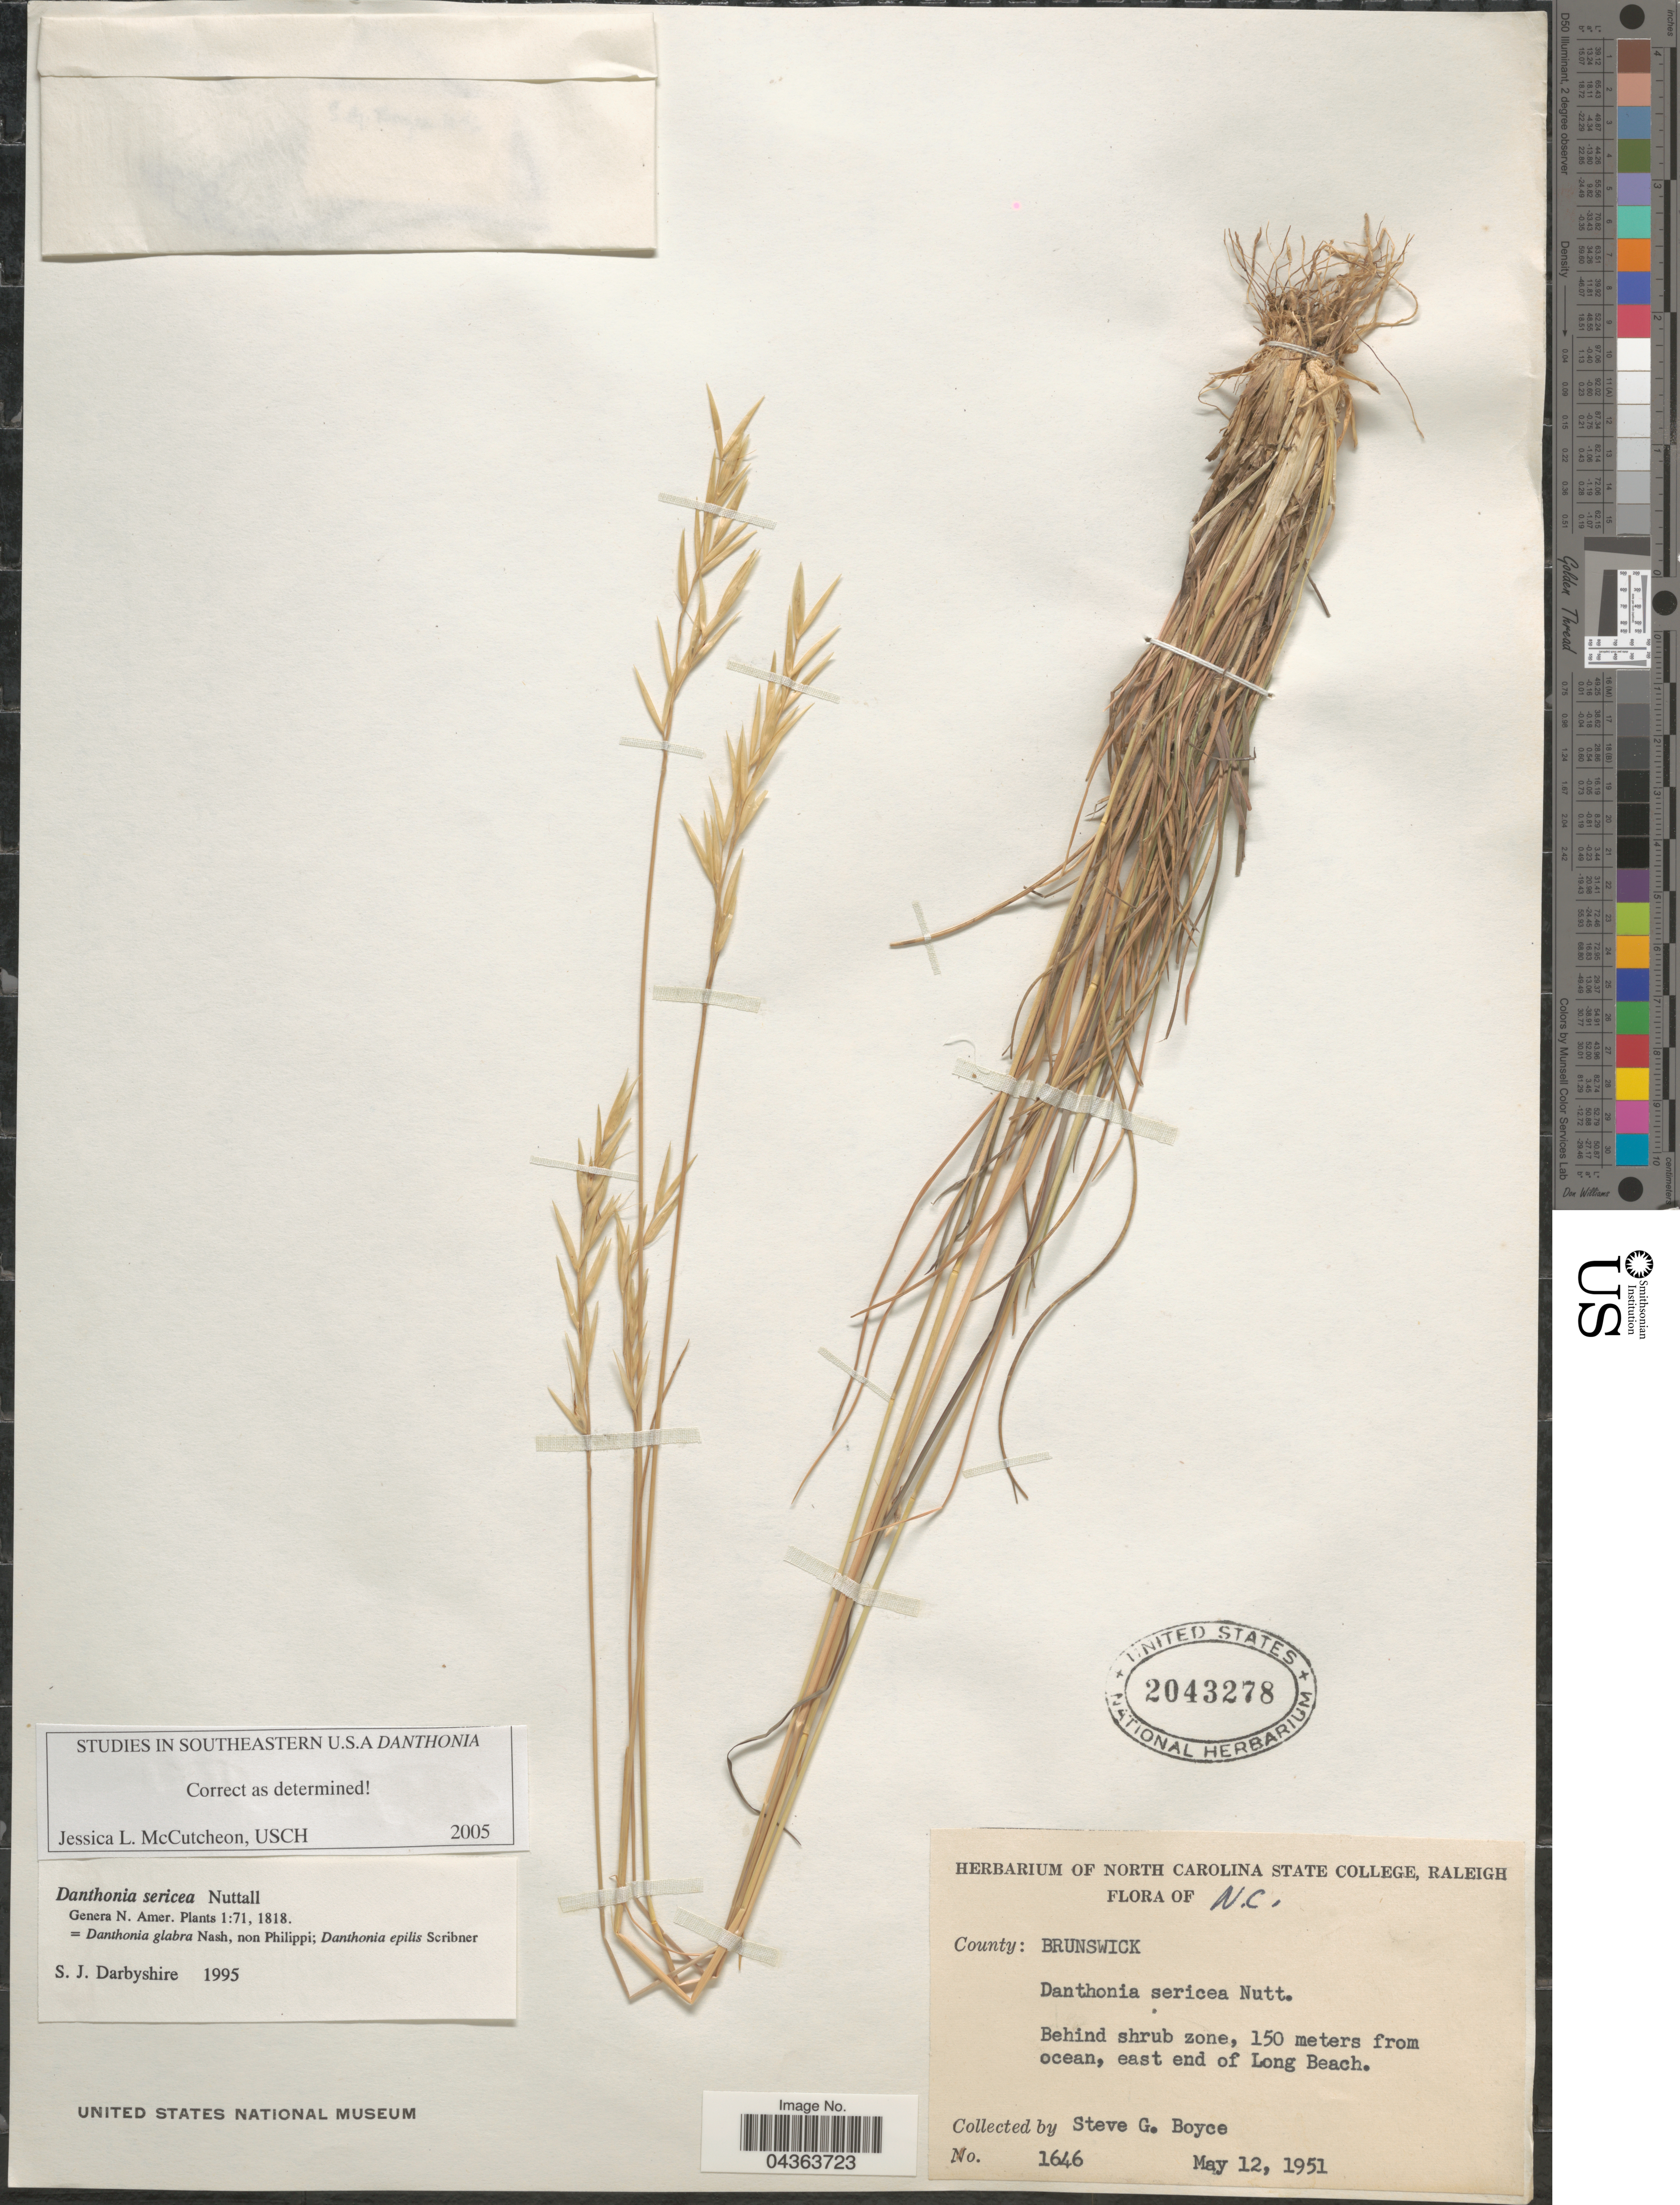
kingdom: Plantae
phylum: Tracheophyta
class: Liliopsida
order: Poales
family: Poaceae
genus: Danthonia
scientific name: Danthonia sericea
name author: Nutt.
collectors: S. Boyce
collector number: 1646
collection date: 1951-05-12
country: United States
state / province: North Carolina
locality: County: Brunswick. Behind shrub zone, 150 meters from ocean, east end of Long Beach.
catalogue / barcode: US 2043278